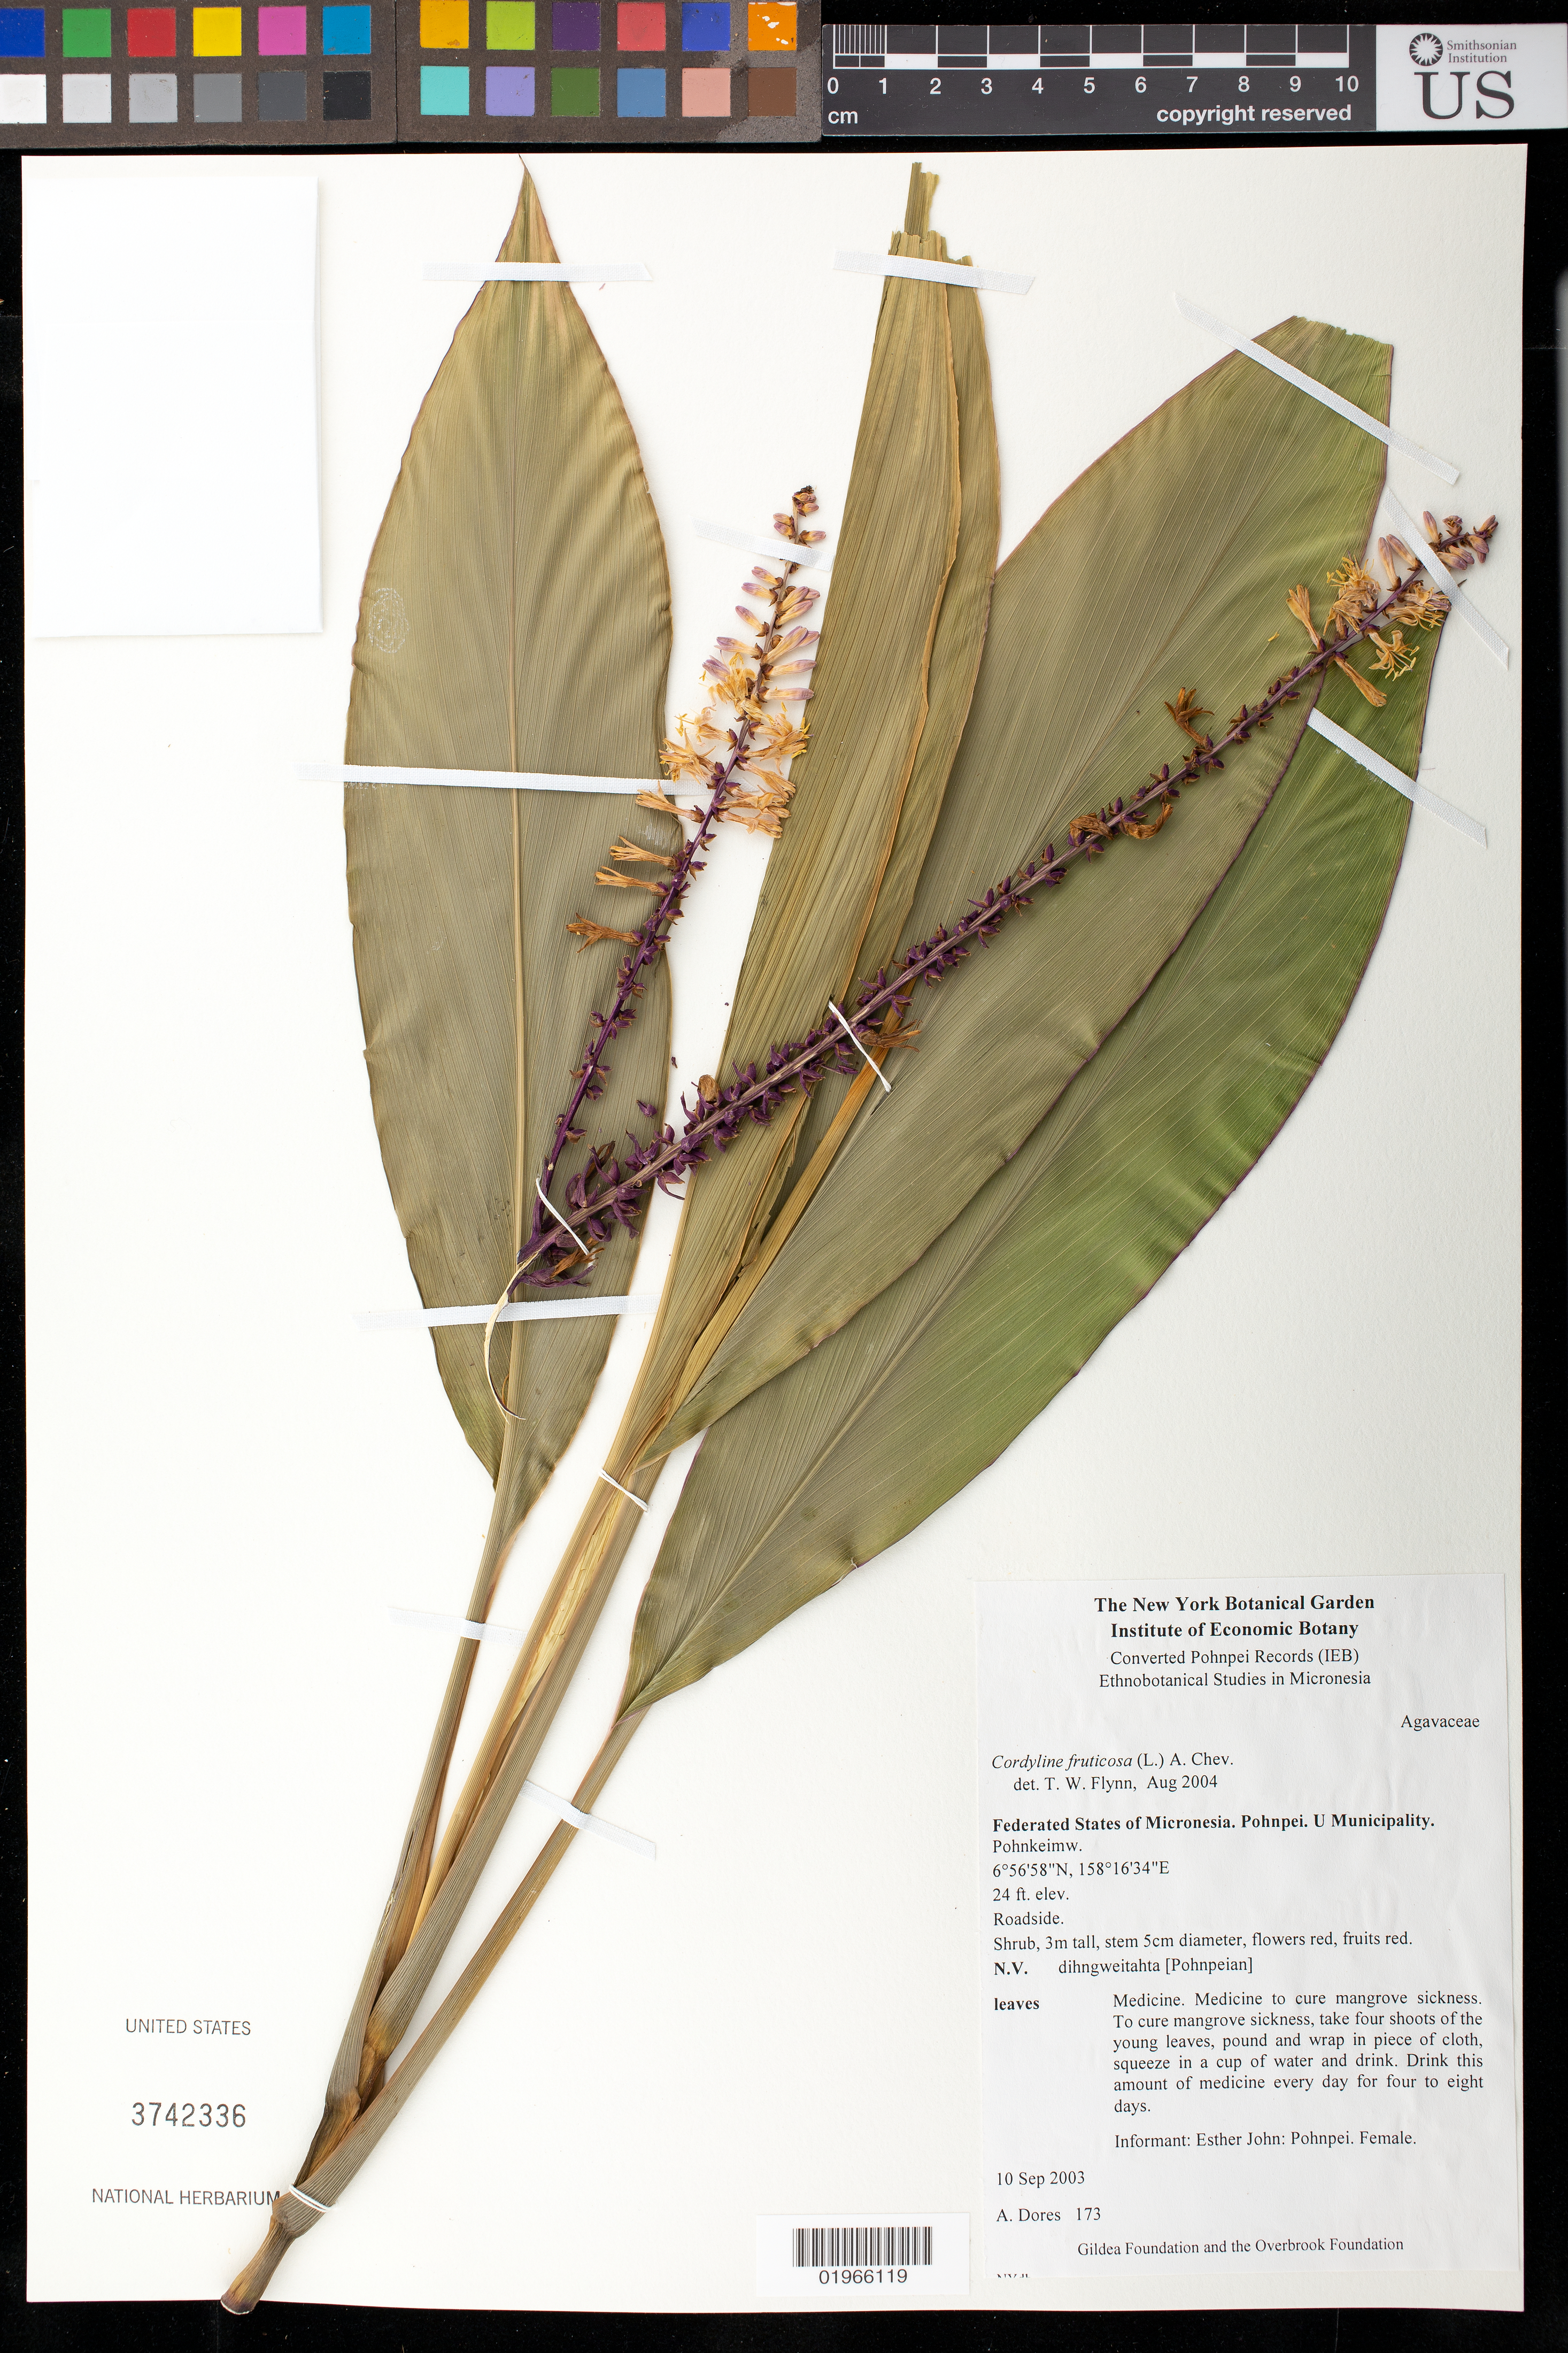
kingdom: Plantae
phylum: Tracheophyta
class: Liliopsida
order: Asparagales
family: Asparagaceae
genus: Cordyline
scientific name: Cordyline fruticosa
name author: (L.) A. Chev.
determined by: Flynn, T. W.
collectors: A. Dores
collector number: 173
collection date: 2003-09-10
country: Micronesia, Federated States of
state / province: Pohnpei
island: Pohnpei [Ponape]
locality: U Municipality, Pohnkeimw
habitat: Roadside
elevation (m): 7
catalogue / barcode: US 3742336